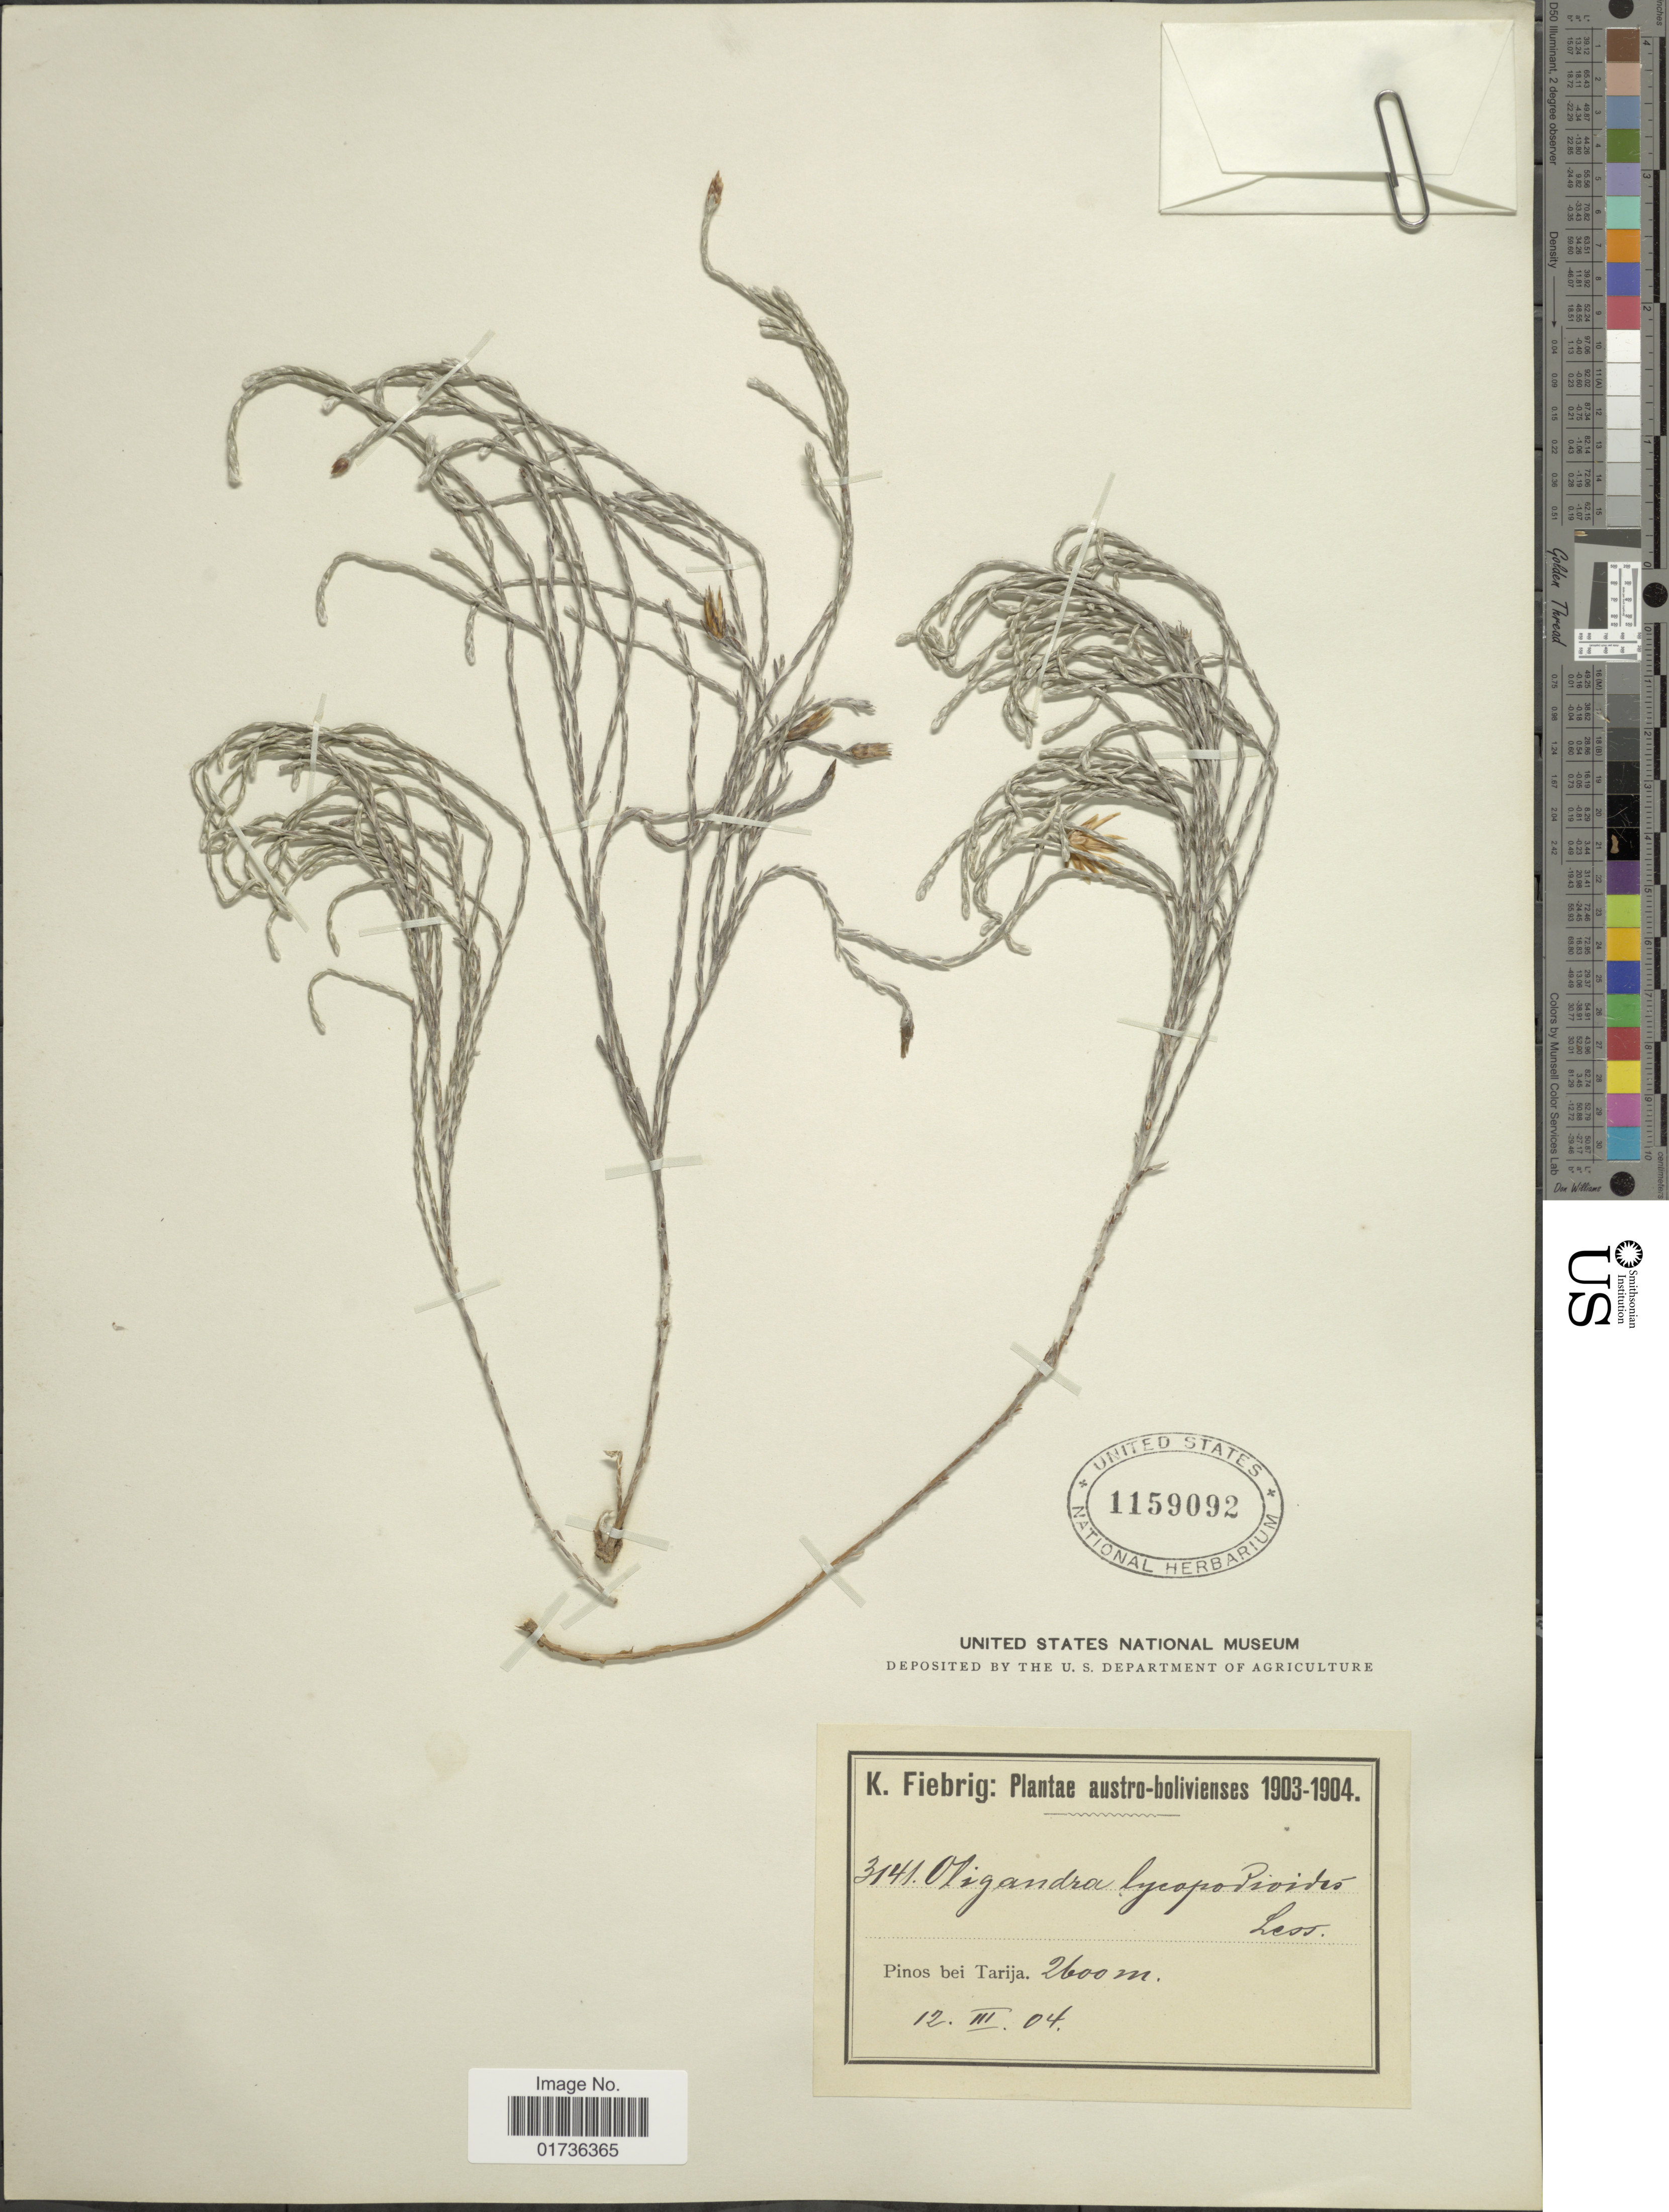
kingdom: Plantae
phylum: Tracheophyta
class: Magnoliopsida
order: Asterales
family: Asteraceae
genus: Lucilia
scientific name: Lucilia lycopodioides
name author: (Less.)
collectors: K. Fiebrig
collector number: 3141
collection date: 1904-03-12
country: Bolivia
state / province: Tarija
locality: Austro-boliviensis, Pinos bei Tarija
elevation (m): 2600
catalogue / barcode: US 1159092